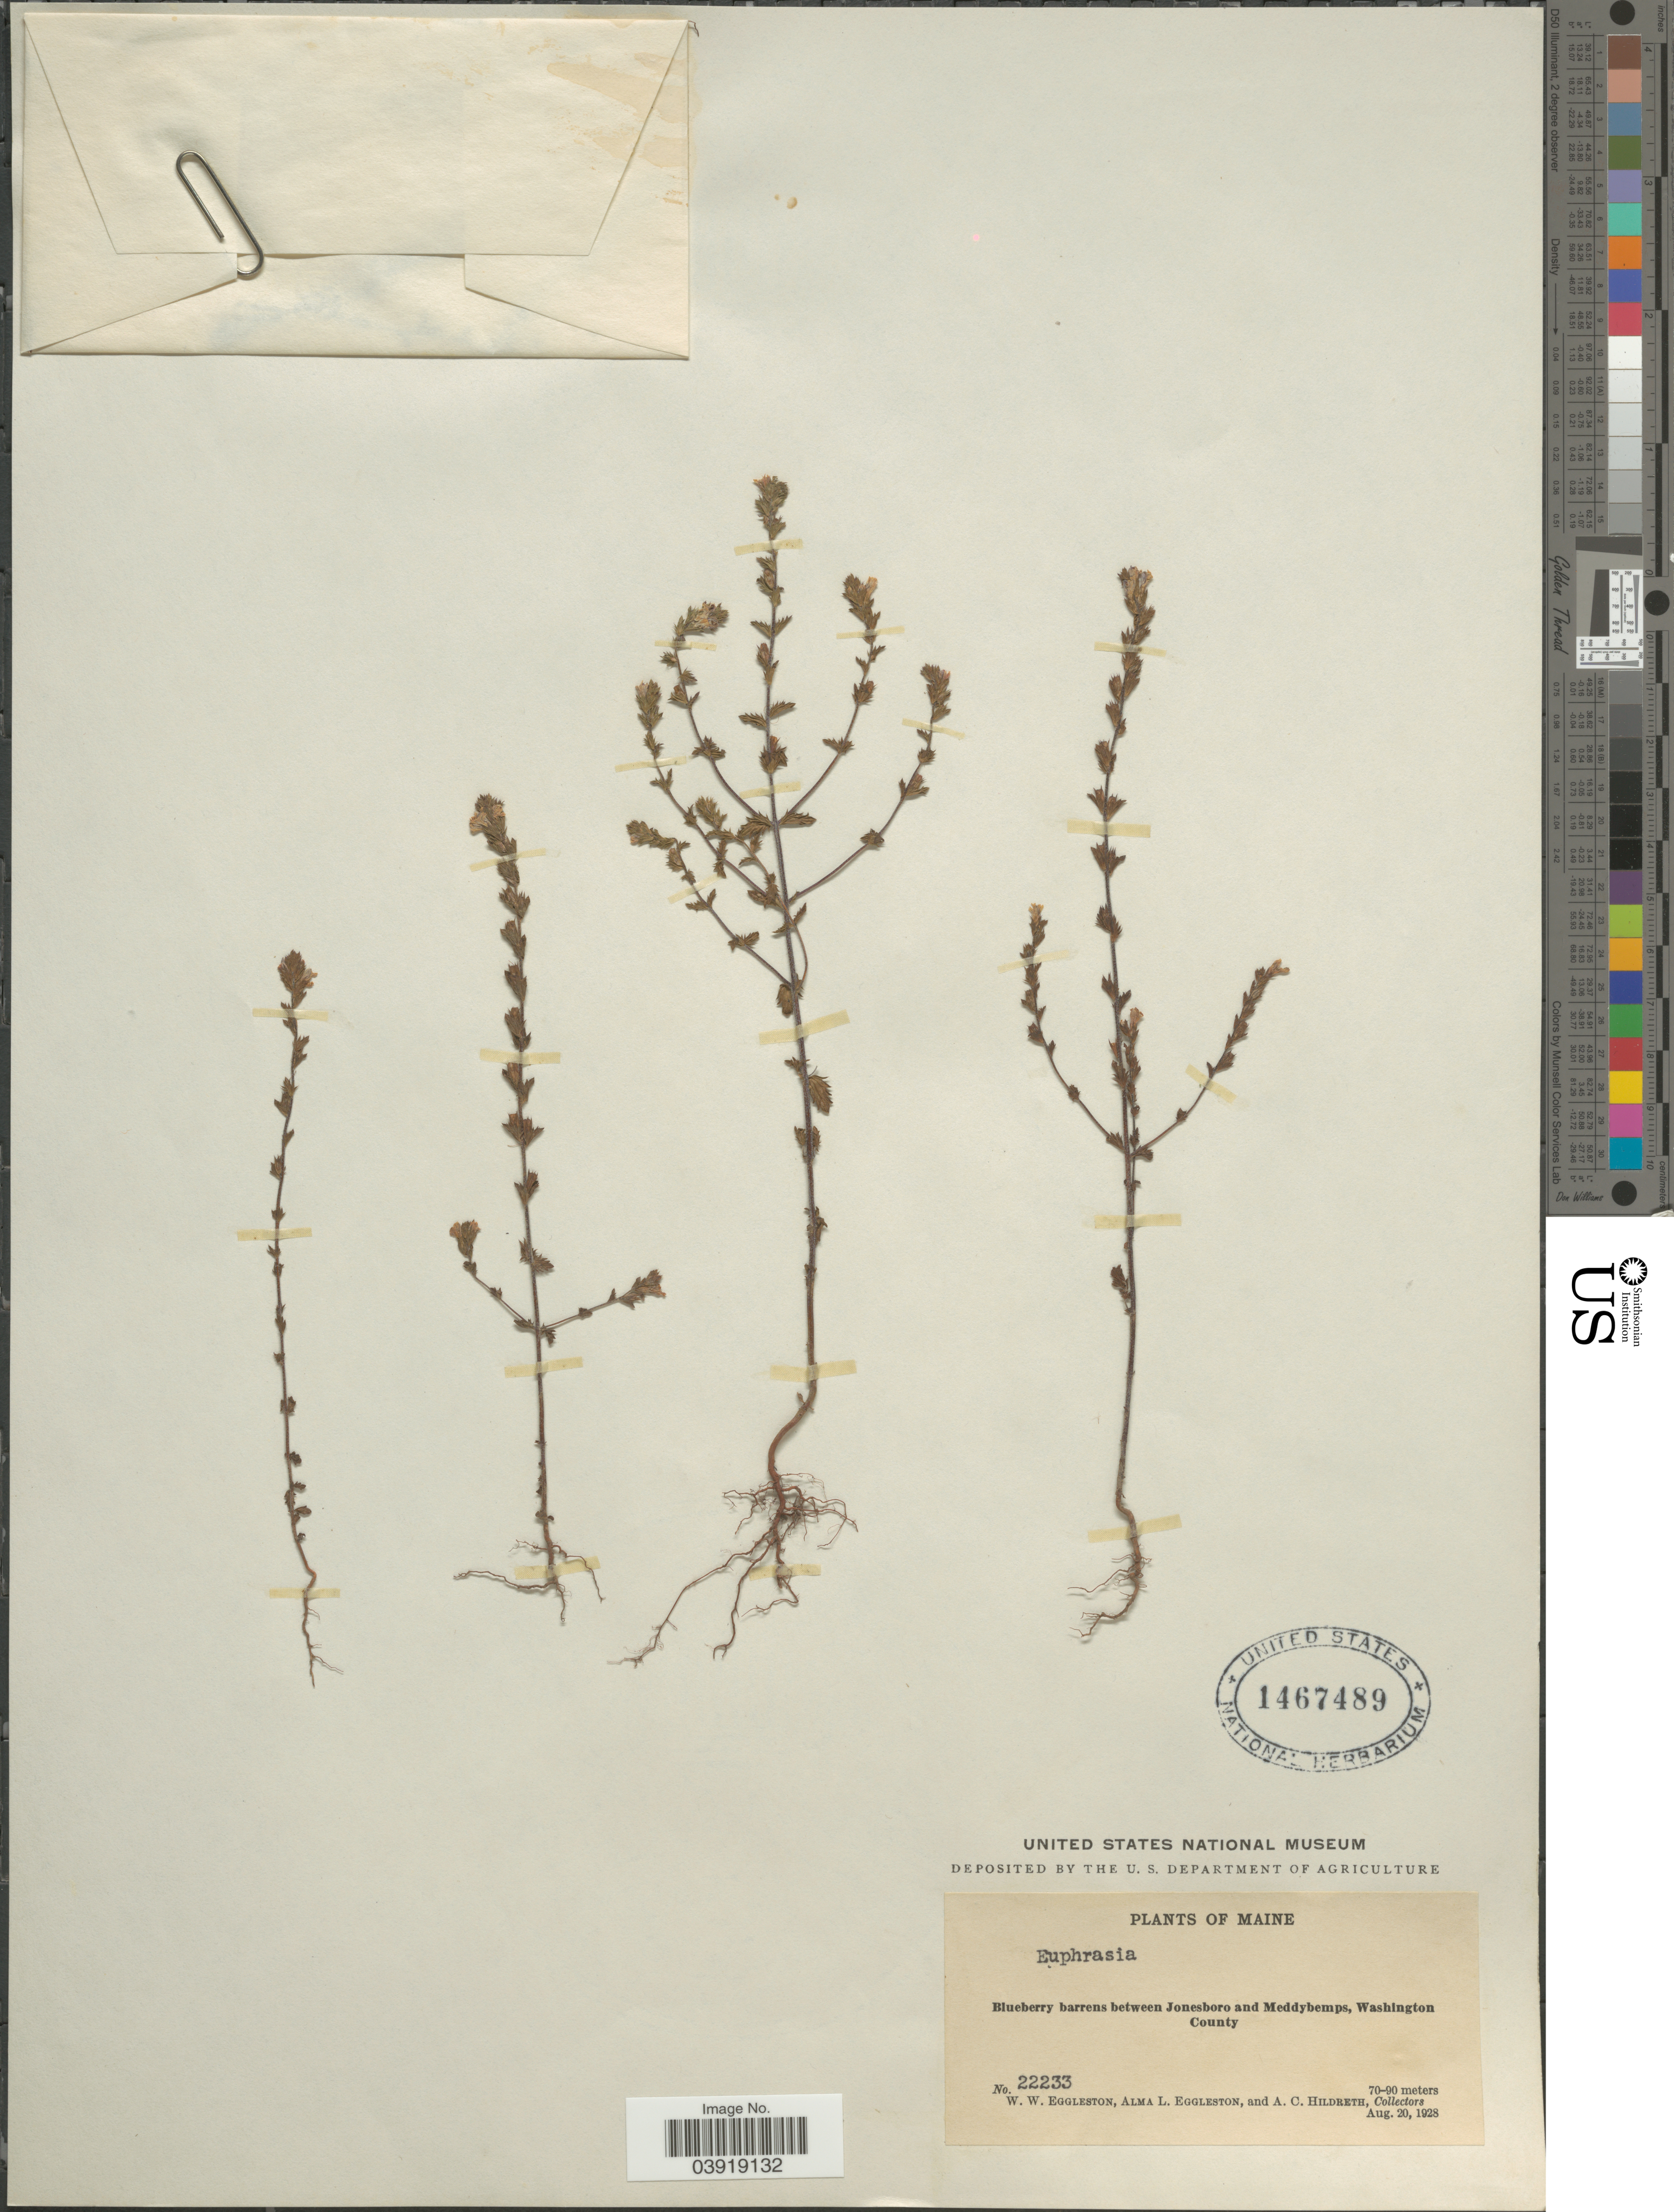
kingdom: Plantae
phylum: Tracheophyta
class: Magnoliopsida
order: Lamiales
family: Orobanchaceae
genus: Euphrasia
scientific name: Euphrasia sp.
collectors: W. W. Eggleston, A. Eggleston & A. Hildreth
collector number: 22233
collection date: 1928-08-20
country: United States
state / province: Maine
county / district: Washington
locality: Blueberry barrens between Jonesboro and Meddybemps, Washington County.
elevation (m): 70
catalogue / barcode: US 1467489